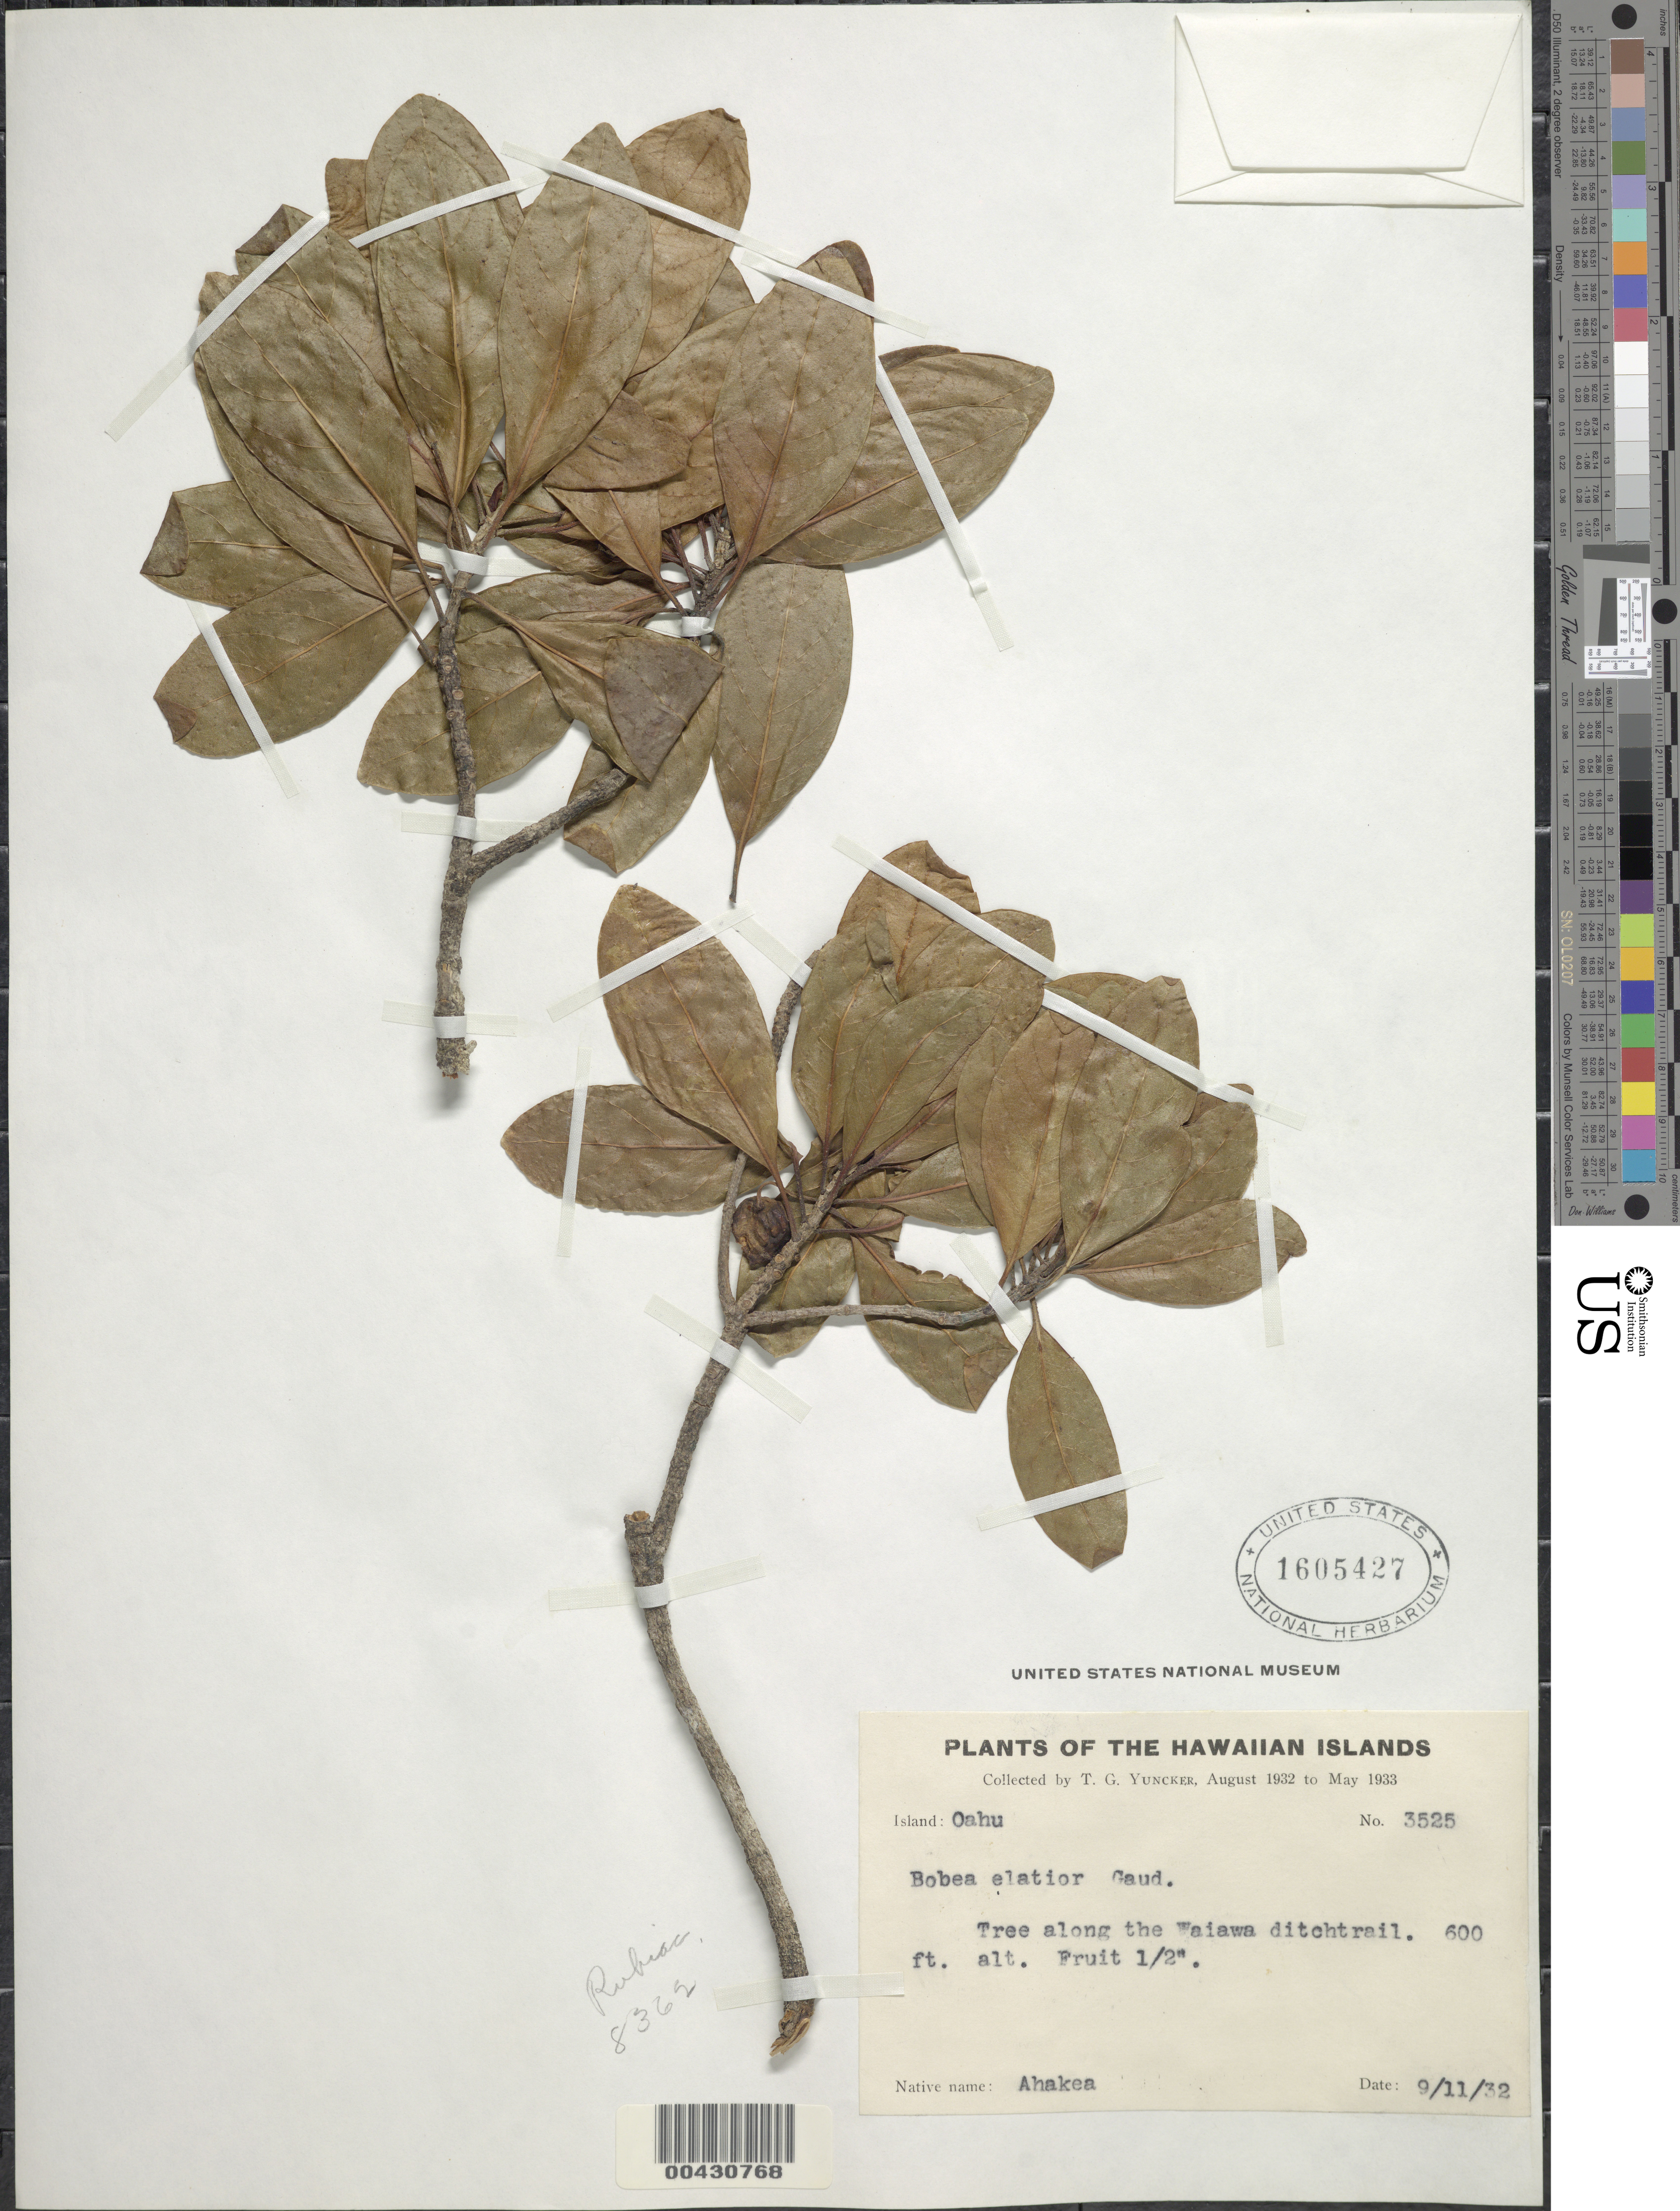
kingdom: Plantae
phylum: Tracheophyta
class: Magnoliopsida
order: Gentianales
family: Rubiaceae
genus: Bobea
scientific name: Bobea elatior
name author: Gaudich.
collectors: T. G. Yuncker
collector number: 3525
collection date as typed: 11 Sep 1932 or 9 Nov 1932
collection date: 1932-09-11 or 1932-11-09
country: United States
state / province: Hawaii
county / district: Honolulu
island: Oahu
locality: Waiawa ditchtrail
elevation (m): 183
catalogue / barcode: US 1605427